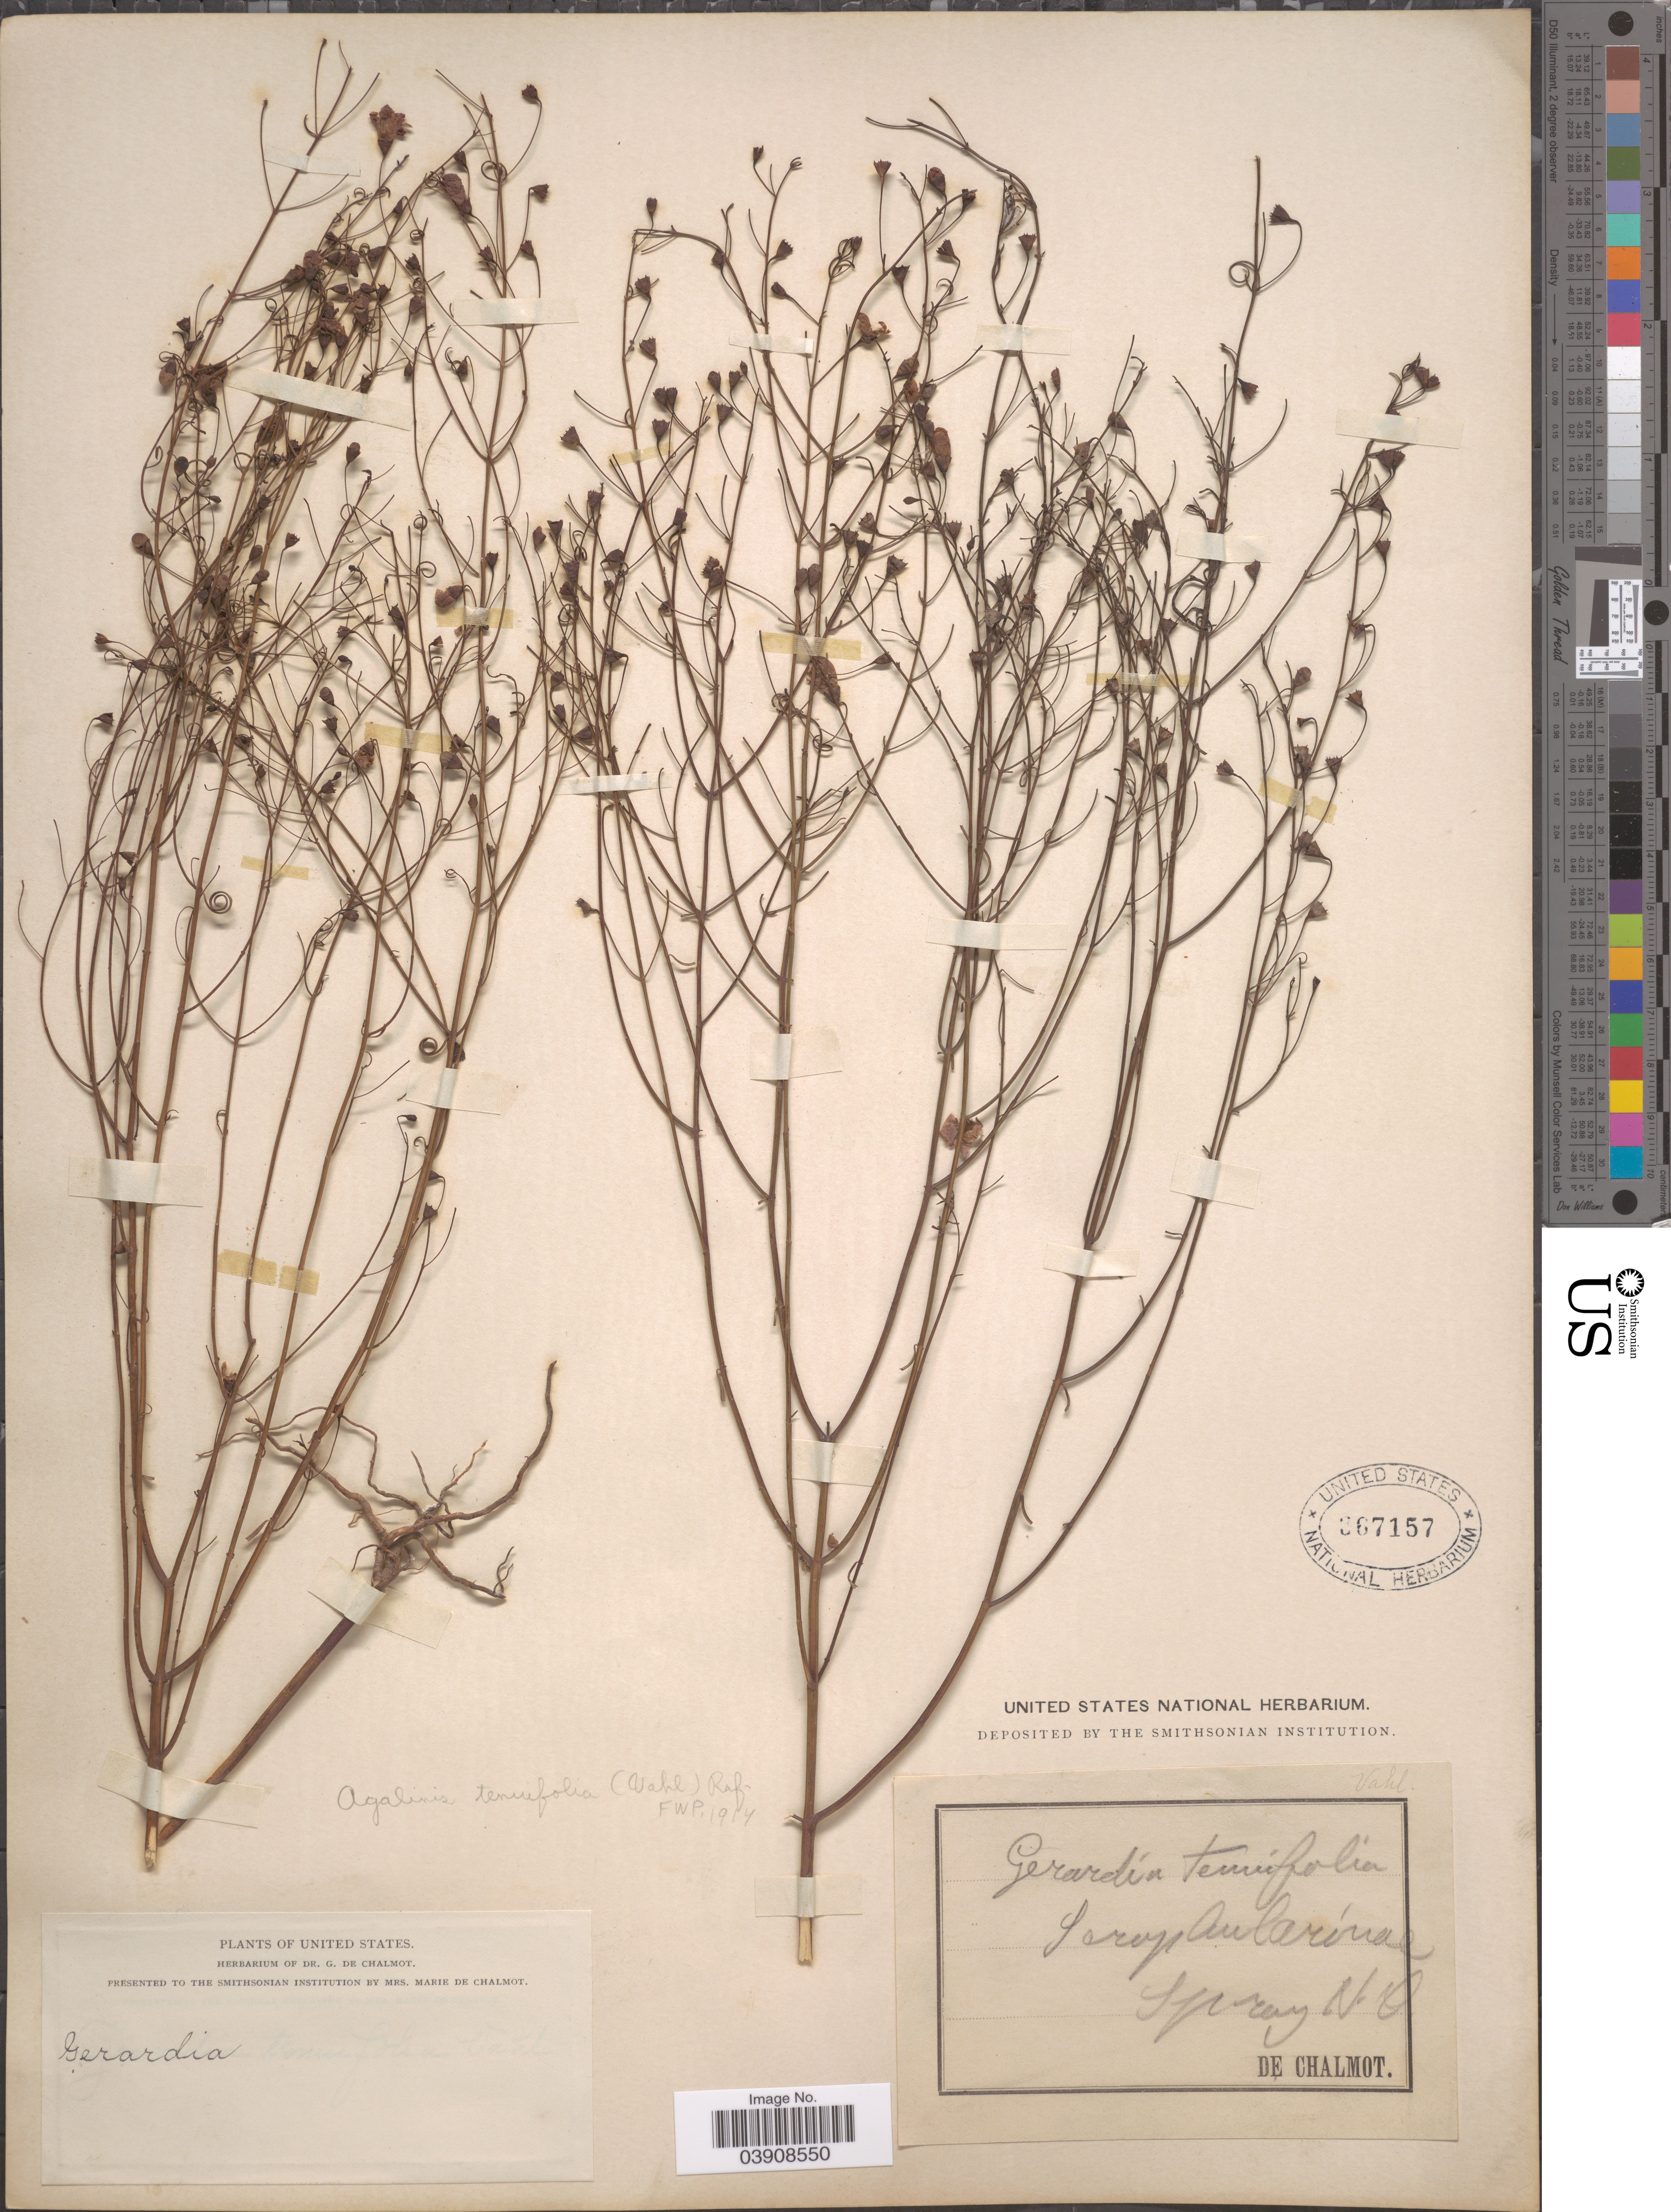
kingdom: Plantae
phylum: Tracheophyta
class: Magnoliopsida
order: Lamiales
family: Orobanchaceae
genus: Agalinis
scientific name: Agalinis tenuifolia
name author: (Vahl) Raf.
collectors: G. de Chalmot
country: United States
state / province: North Carolina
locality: Spray.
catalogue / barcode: US 367157